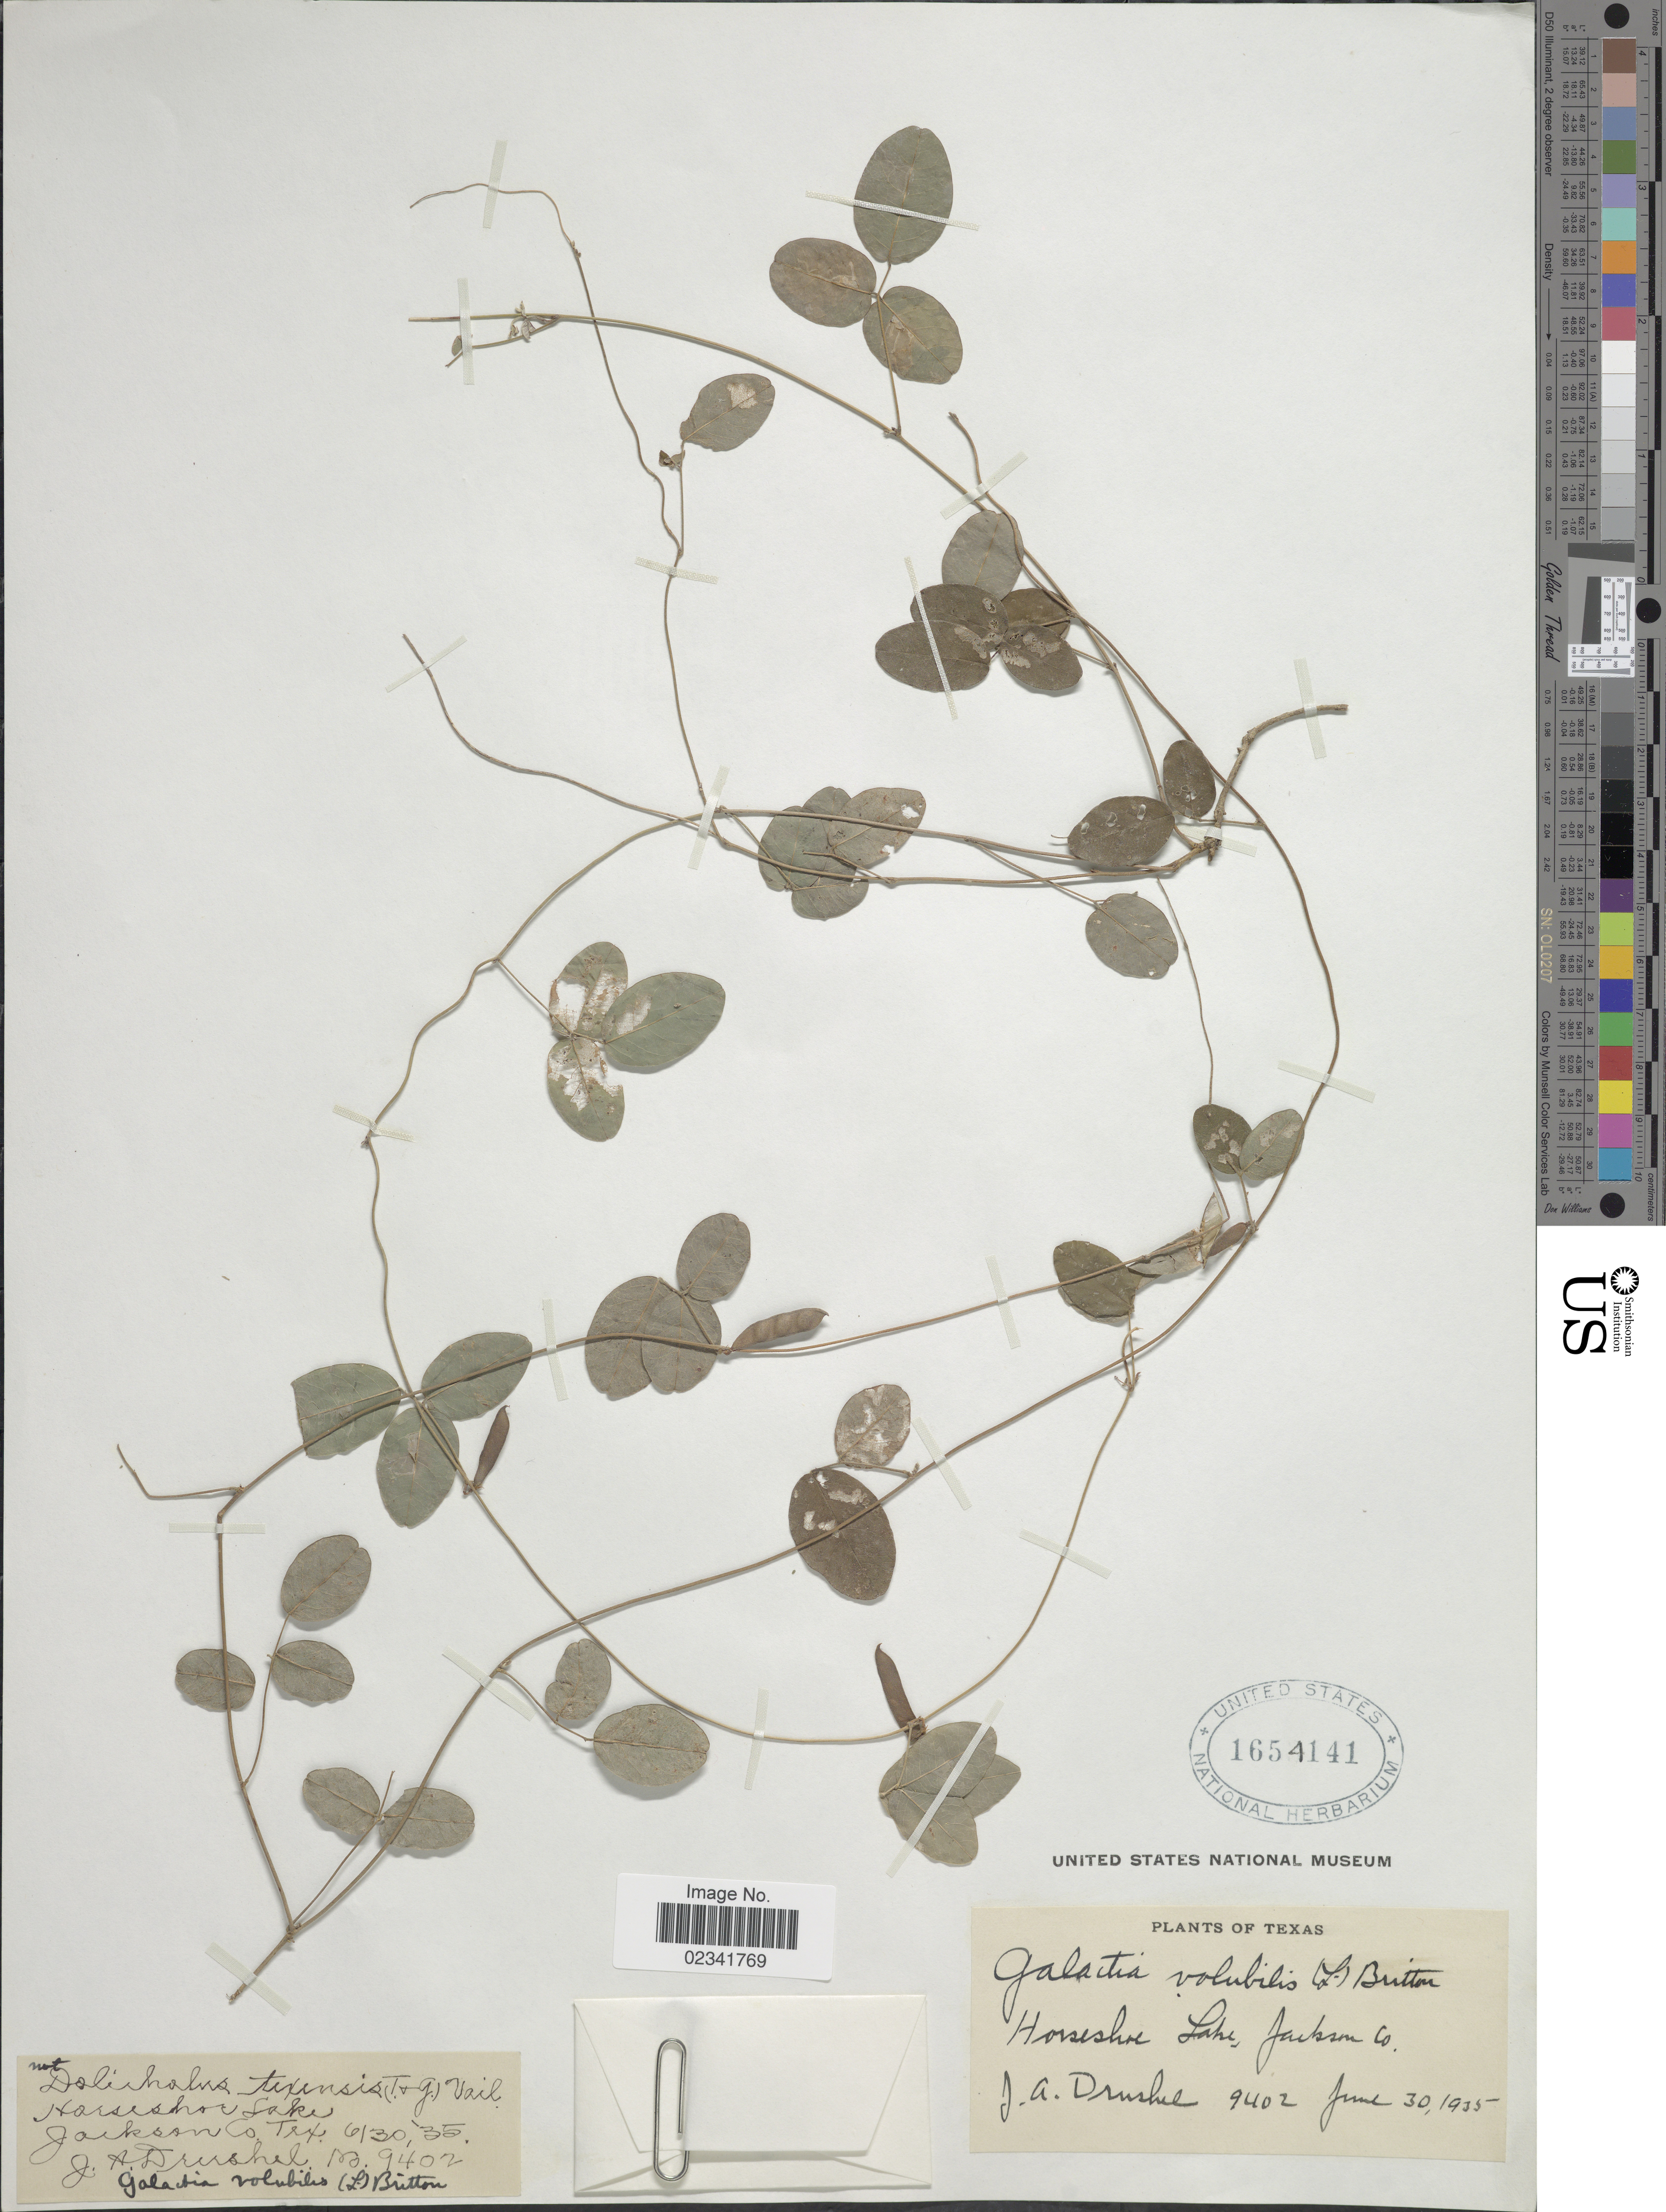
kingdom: Plantae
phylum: Tracheophyta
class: Magnoliopsida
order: Fabales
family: Fabaceae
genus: Galactia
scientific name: Galactia texana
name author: (Scheele) A. Gray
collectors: J. A. Drushel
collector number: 9402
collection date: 1935-06-30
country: United States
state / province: Texas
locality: Horseshore Lake, Jackson Co., Texas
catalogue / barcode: US 1654141